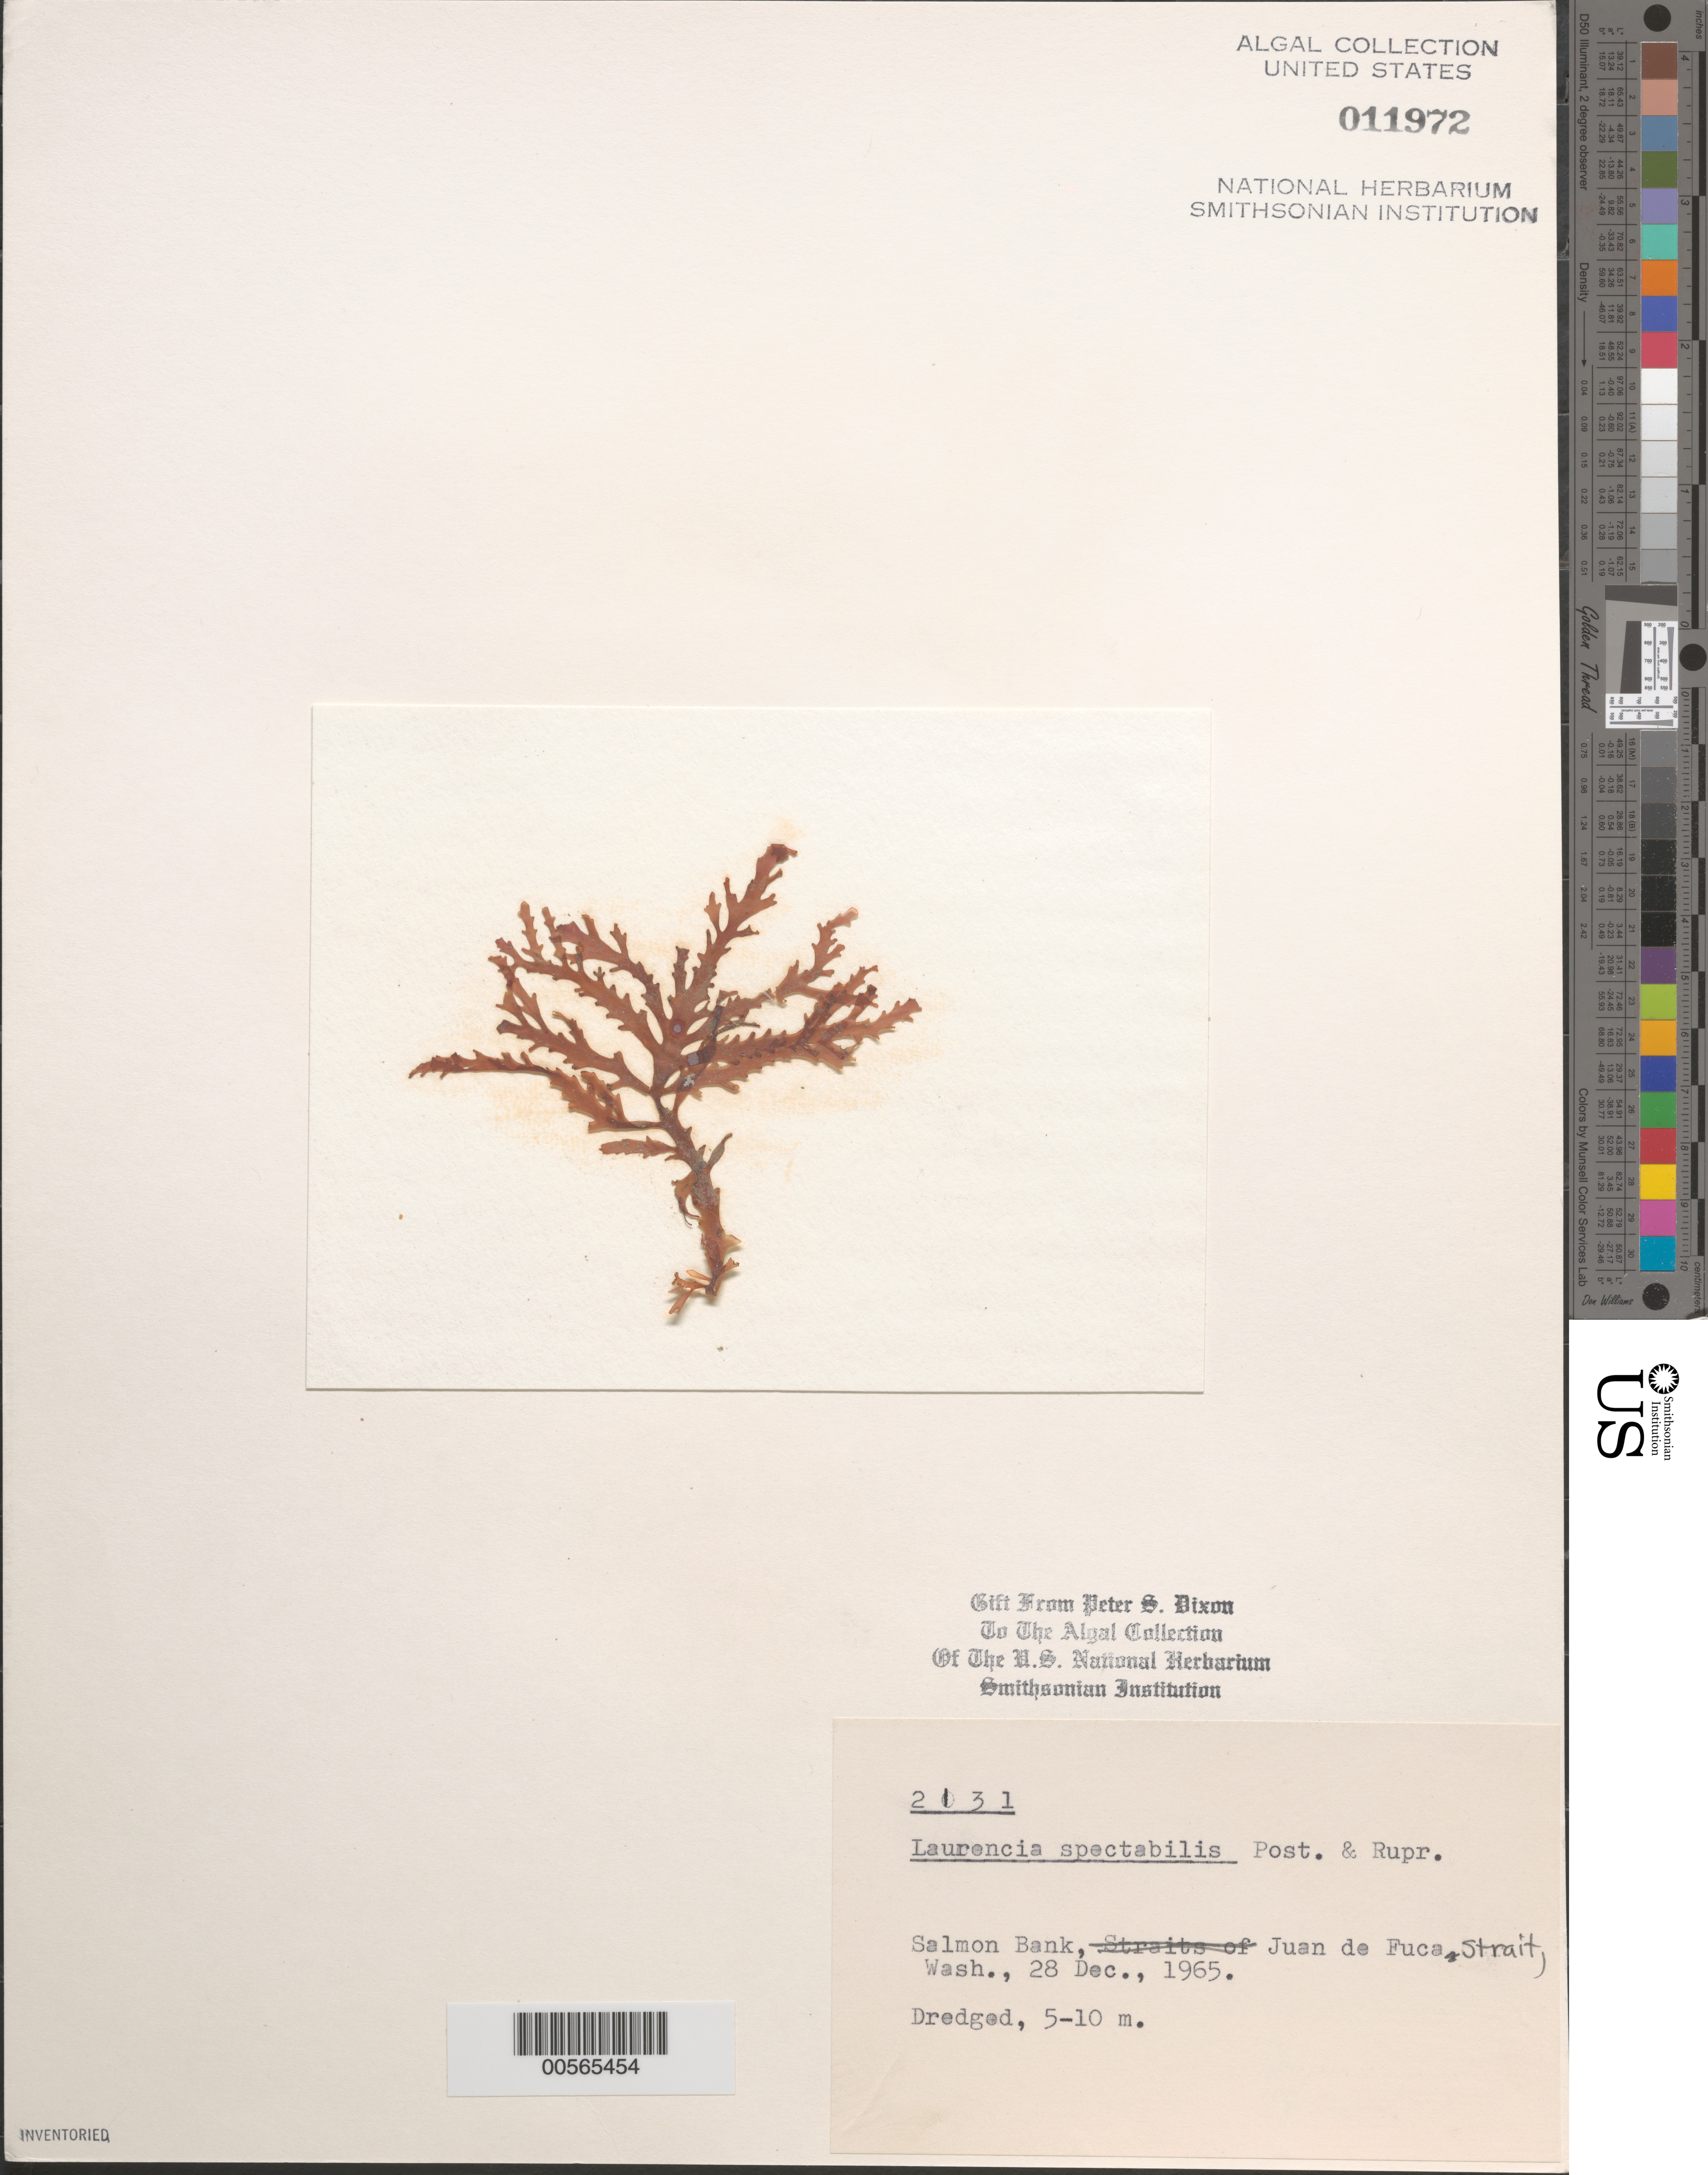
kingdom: Plantae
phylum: Rhodophyta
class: Florideophyceae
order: Ceramiales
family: Rhodomelaceae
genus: Osmundea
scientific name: Osmundea spectabilis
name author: (Postels & Rupr.) K.W. Nam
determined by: Algae name updating Project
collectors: P. S. Dixon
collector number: PSD 2131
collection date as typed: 28 Dec 1965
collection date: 1965-12-28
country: United States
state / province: Washington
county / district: San Juan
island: San Juan Islands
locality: Salmon Bank, Strait of Juan de Fuca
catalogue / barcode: US 11972